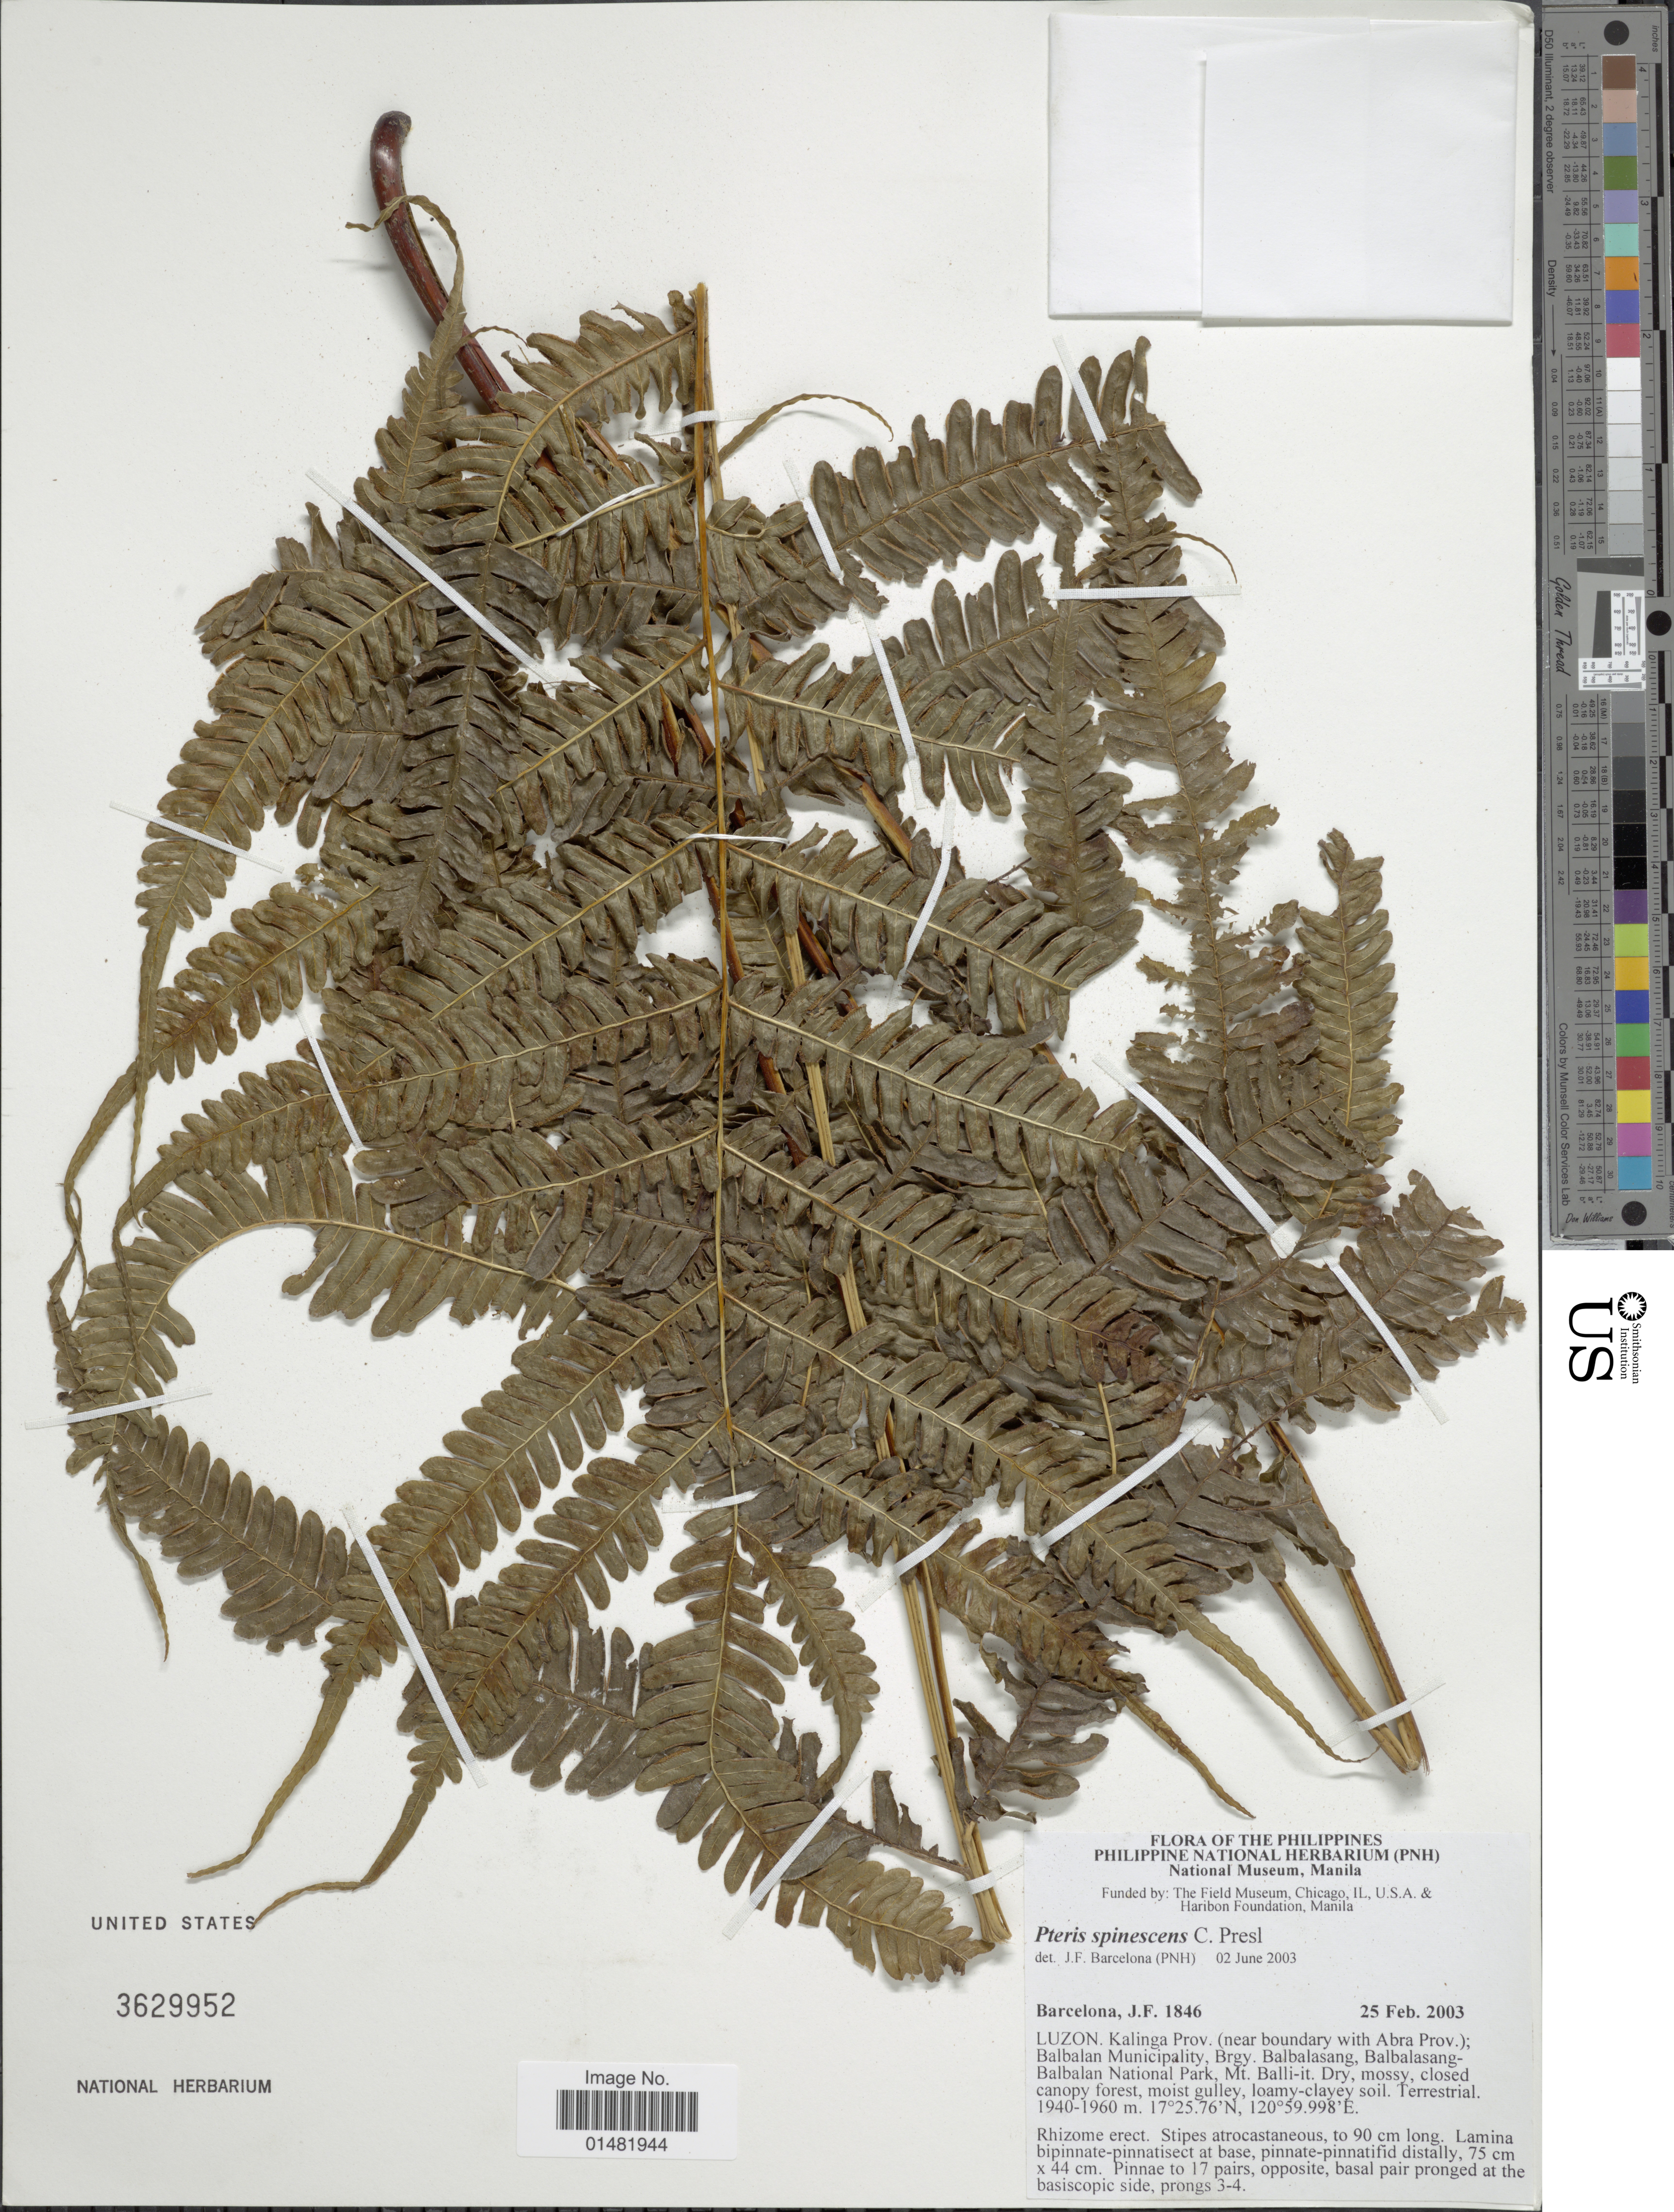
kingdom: Plantae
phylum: Tracheophyta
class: Polypodiopsida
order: Polypodiales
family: Pteridaceae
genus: Pteris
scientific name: Pteris spinescens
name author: C. Presl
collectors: J. F. Barcelona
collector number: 1846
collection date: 2003-02-25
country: Philippines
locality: Luzon. Kalinga Prov. (near boundary with Abra Prov.); Balbalan Municipality, Brgy. Balbalasang, Balbalasang-Balbalan National Park, Mt. Balli-it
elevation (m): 1940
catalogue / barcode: US 3629952